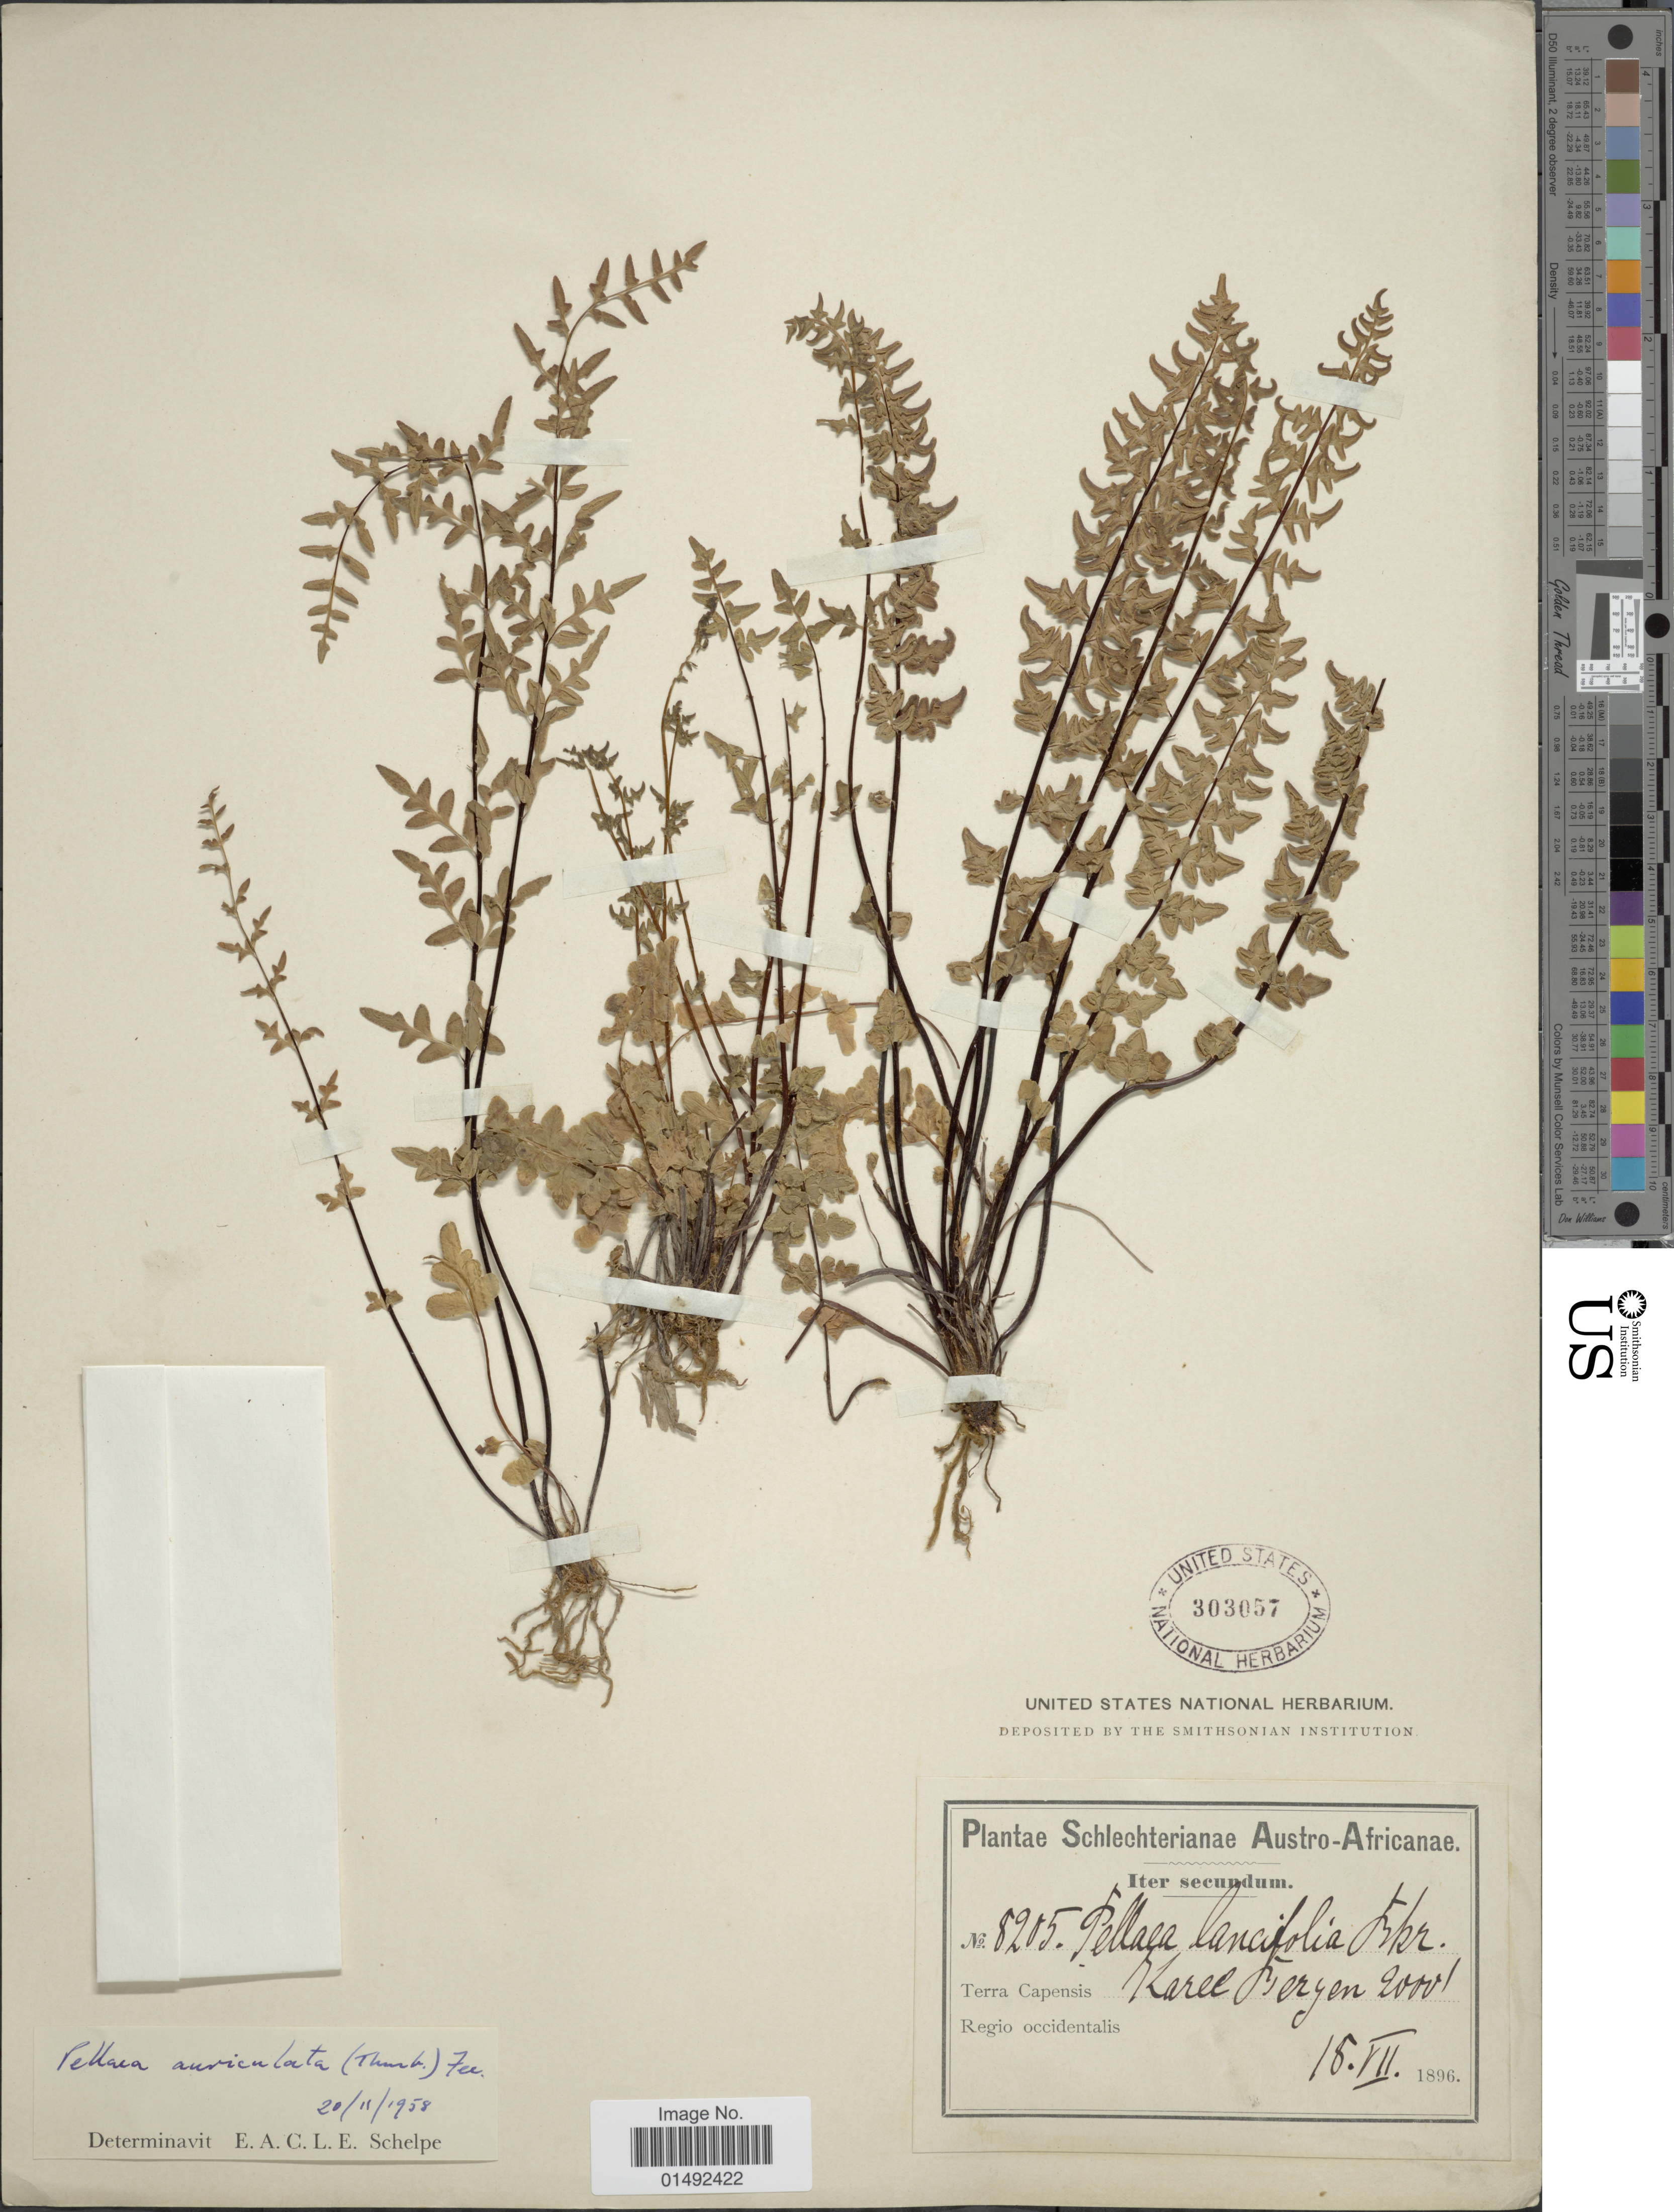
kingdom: Plantae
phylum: Tracheophyta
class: Polypodiopsida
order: Polypodiales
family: Pteridaceae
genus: Pellaea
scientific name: Pellaea auriculata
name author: (Thunb.) Fée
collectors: Schlechter, --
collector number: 8205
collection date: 1896-07-18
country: South Africa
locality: Terra Capensis, Karel Bergen, regio occidentalis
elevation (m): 610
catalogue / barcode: US 303057